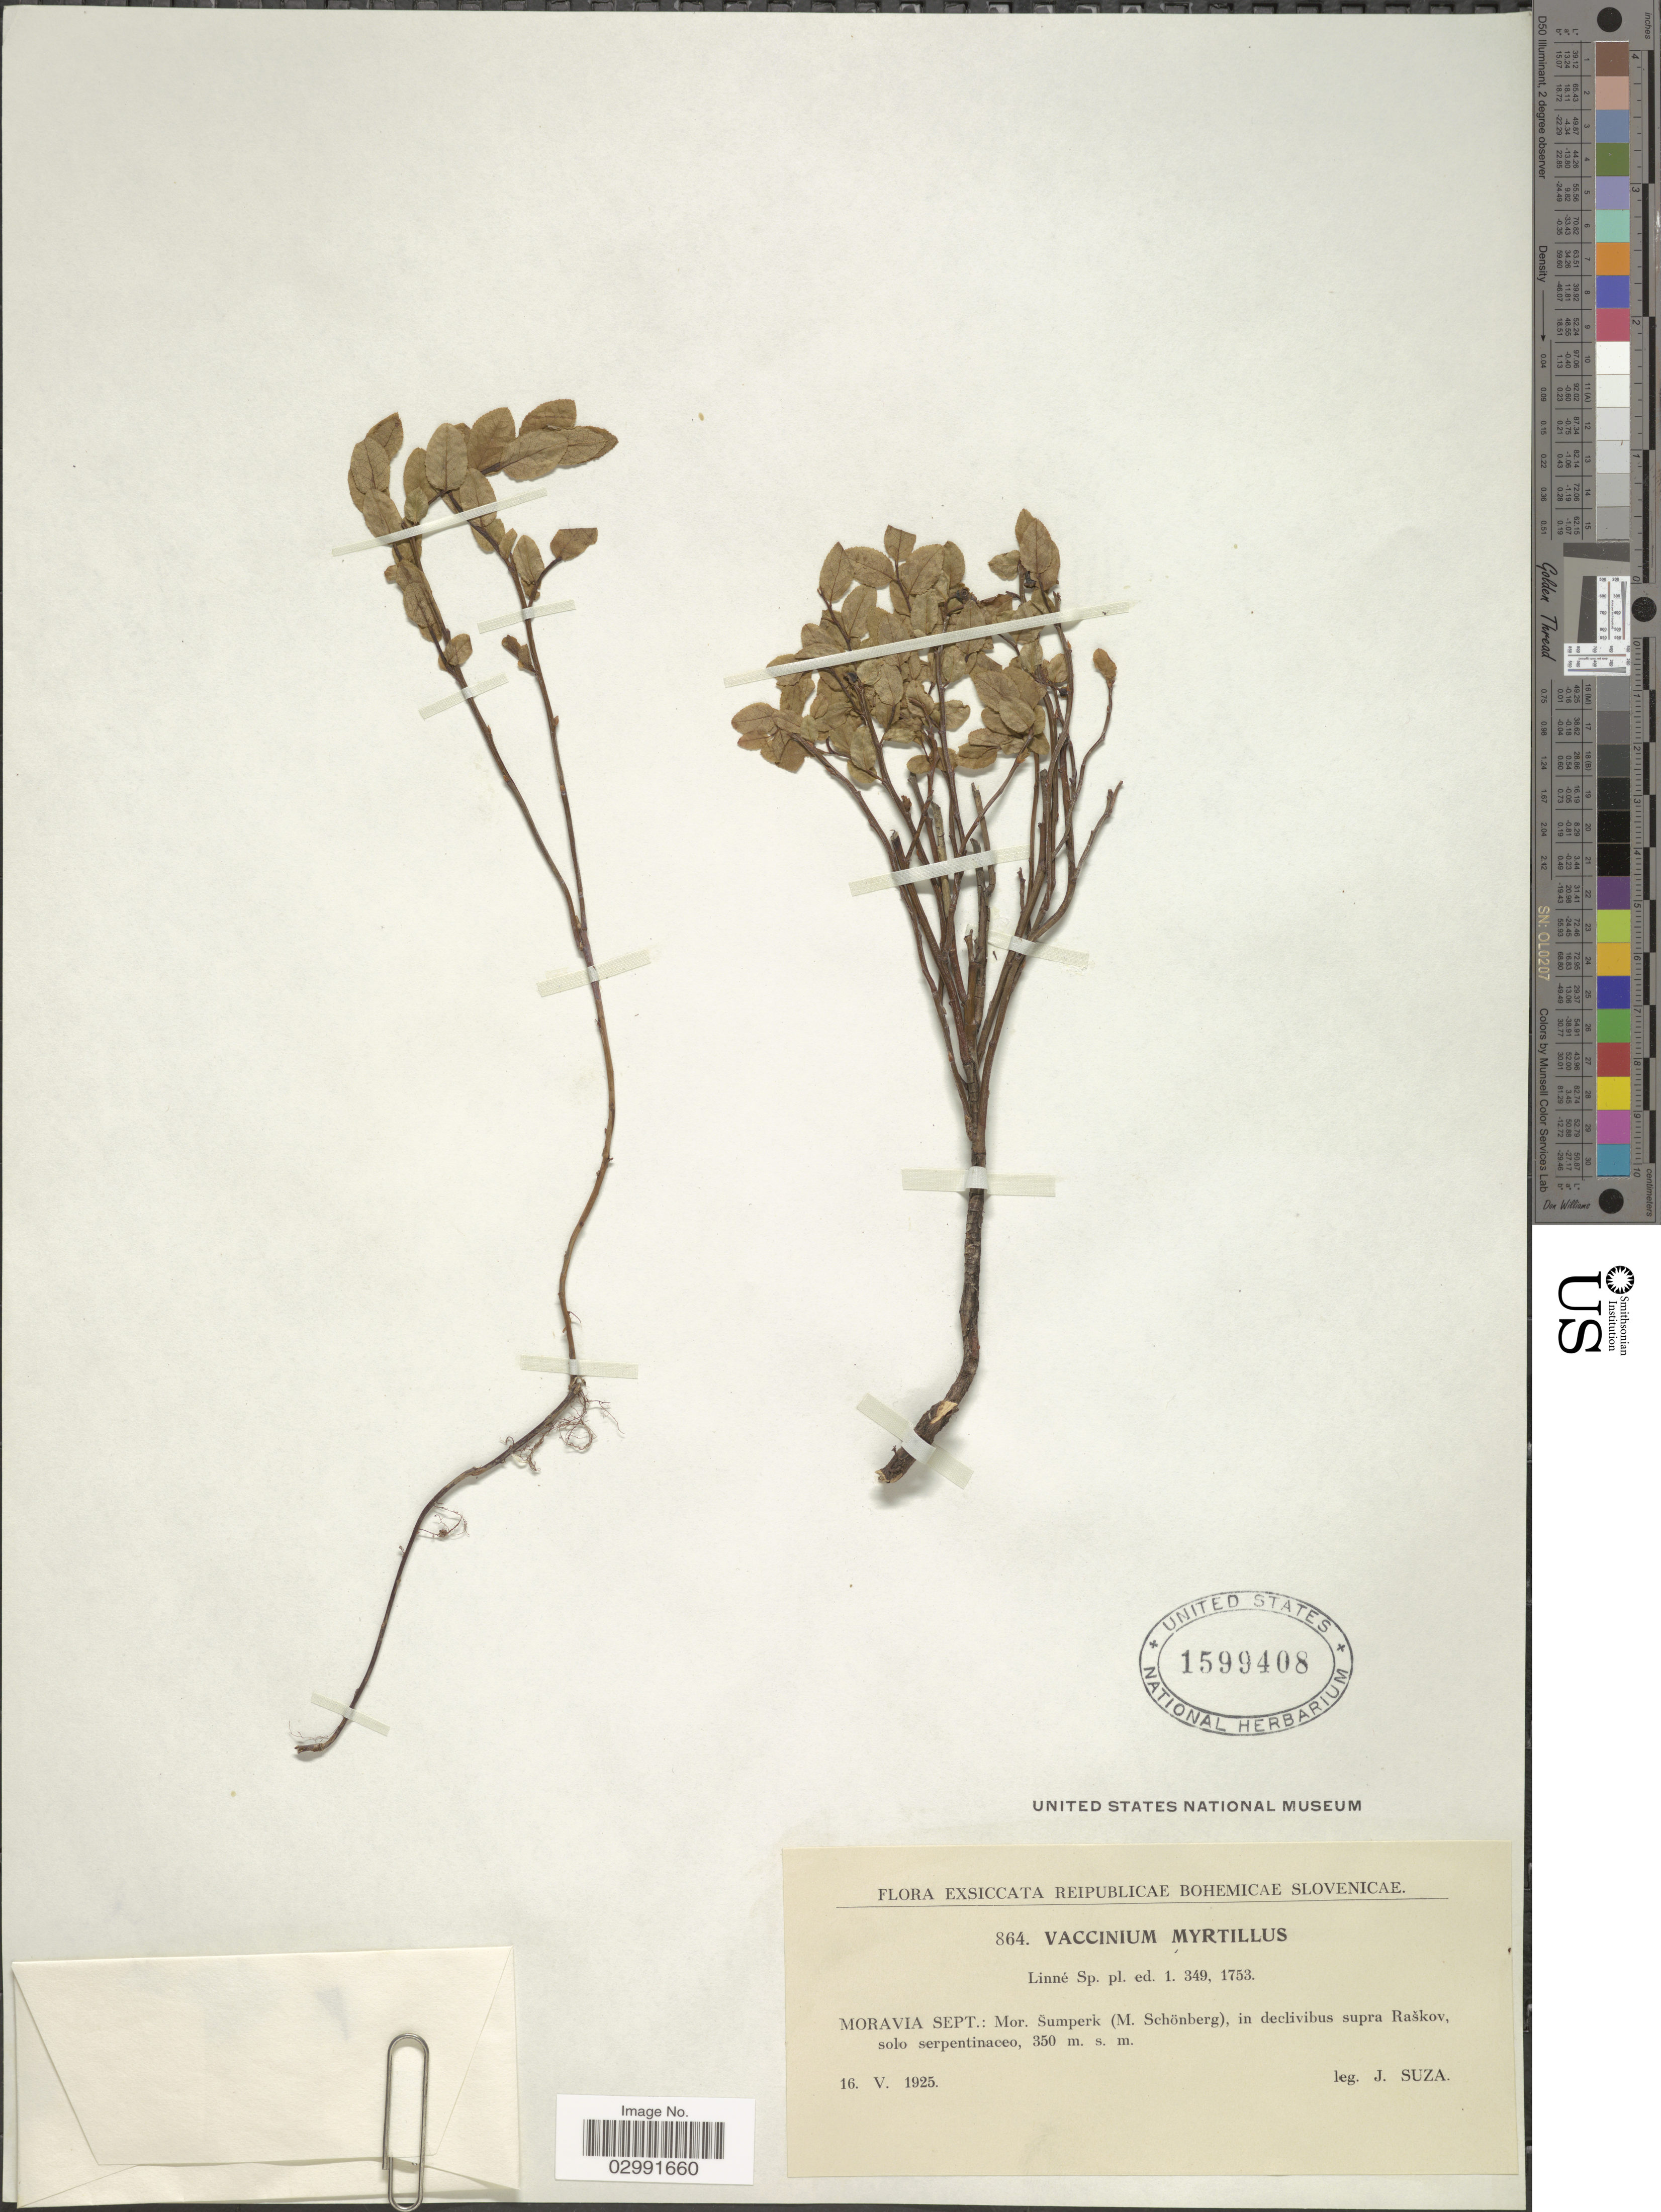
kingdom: Plantae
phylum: Tracheophyta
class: Magnoliopsida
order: Ericales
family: Ericaceae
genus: Vaccinium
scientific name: Vaccinium myrtillus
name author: L.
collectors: J. Suza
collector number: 864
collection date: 1925-05-16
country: Czechia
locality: Moravia Sept.: Mor. Sumperk (M. Schönberg), in declivibus supra Raskov, solo serpentinaceo.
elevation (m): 350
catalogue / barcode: US 1599408